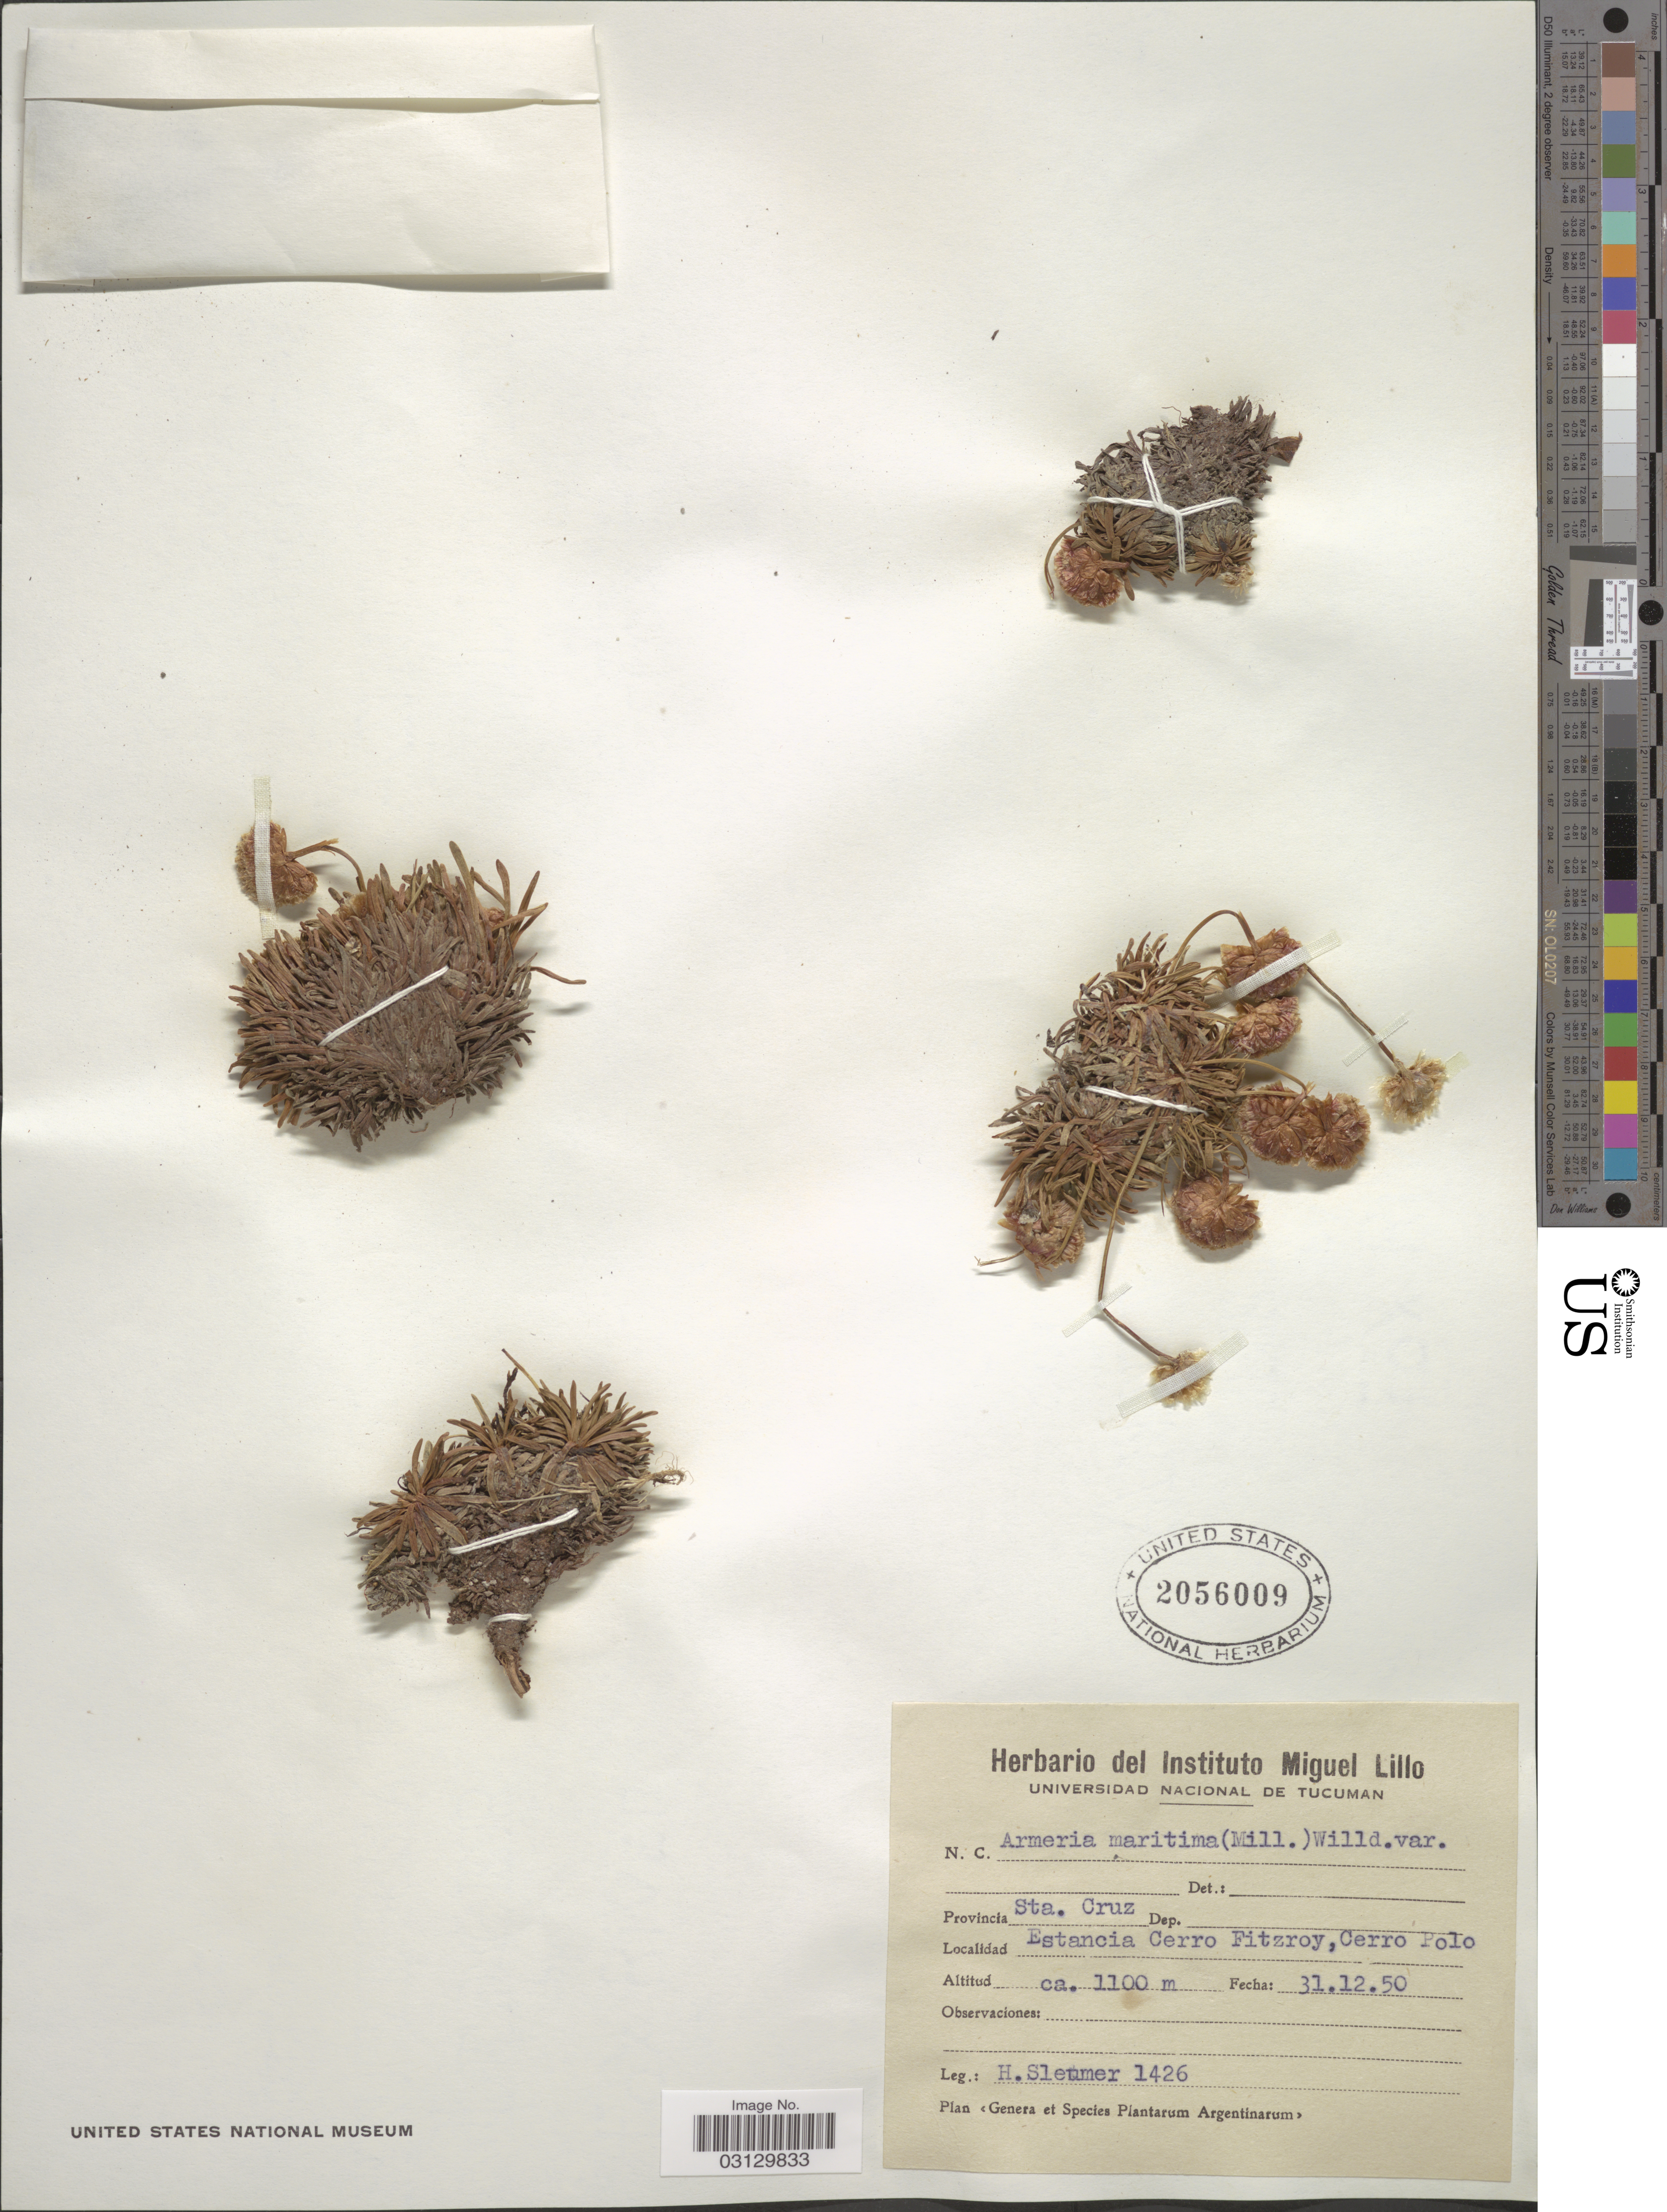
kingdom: Plantae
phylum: Tracheophyta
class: Magnoliopsida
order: Caryophyllales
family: Plumbaginaceae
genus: Armeria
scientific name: Armeria maritima subsp. andina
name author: (Poepp. ex Boiss.) D.M. Moore & H.O. Yates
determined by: Strong, M. T., (US), Smithsonian Institution - National Museum of Natural History (UNITED STATES)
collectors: H. O. Sleumer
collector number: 1426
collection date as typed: Transcribed d/m/y: 31/12/50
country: Argentina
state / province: Santa Cruz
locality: Estancia Cerro Fitzroy, Cerro Polo.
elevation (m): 1100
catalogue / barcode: US 2056009